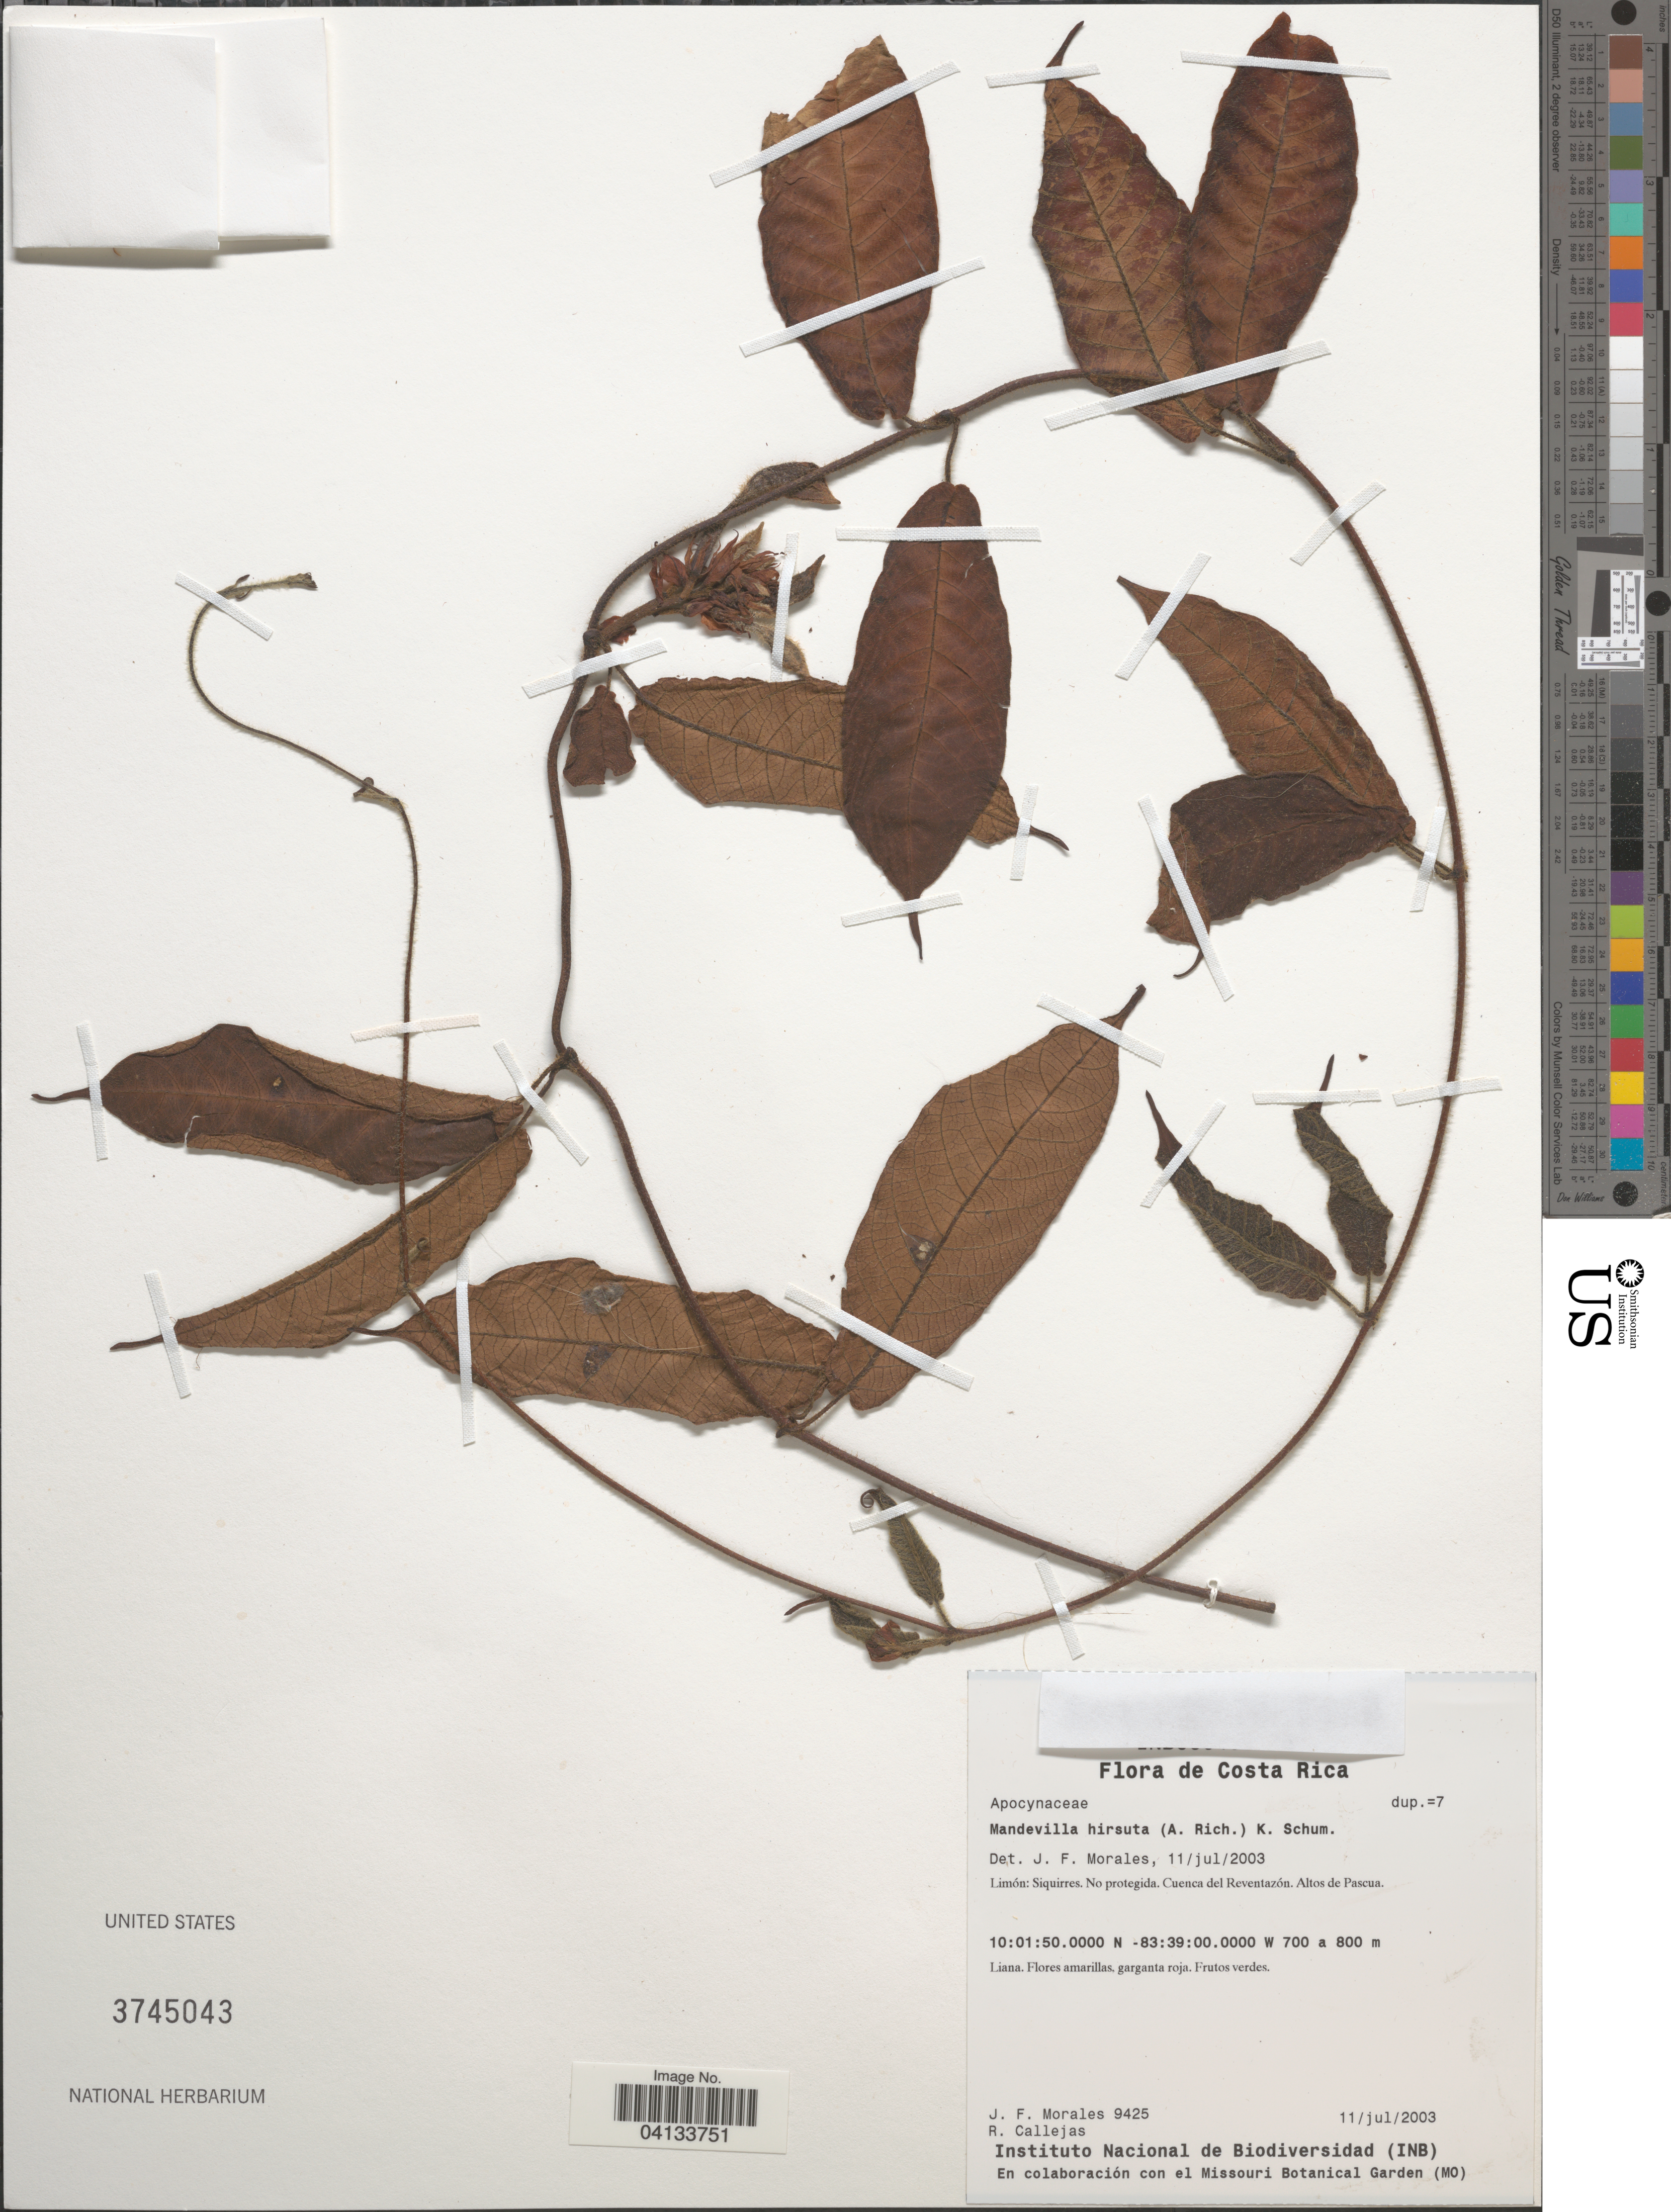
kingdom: Plantae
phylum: Tracheophyta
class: Magnoliopsida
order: Gentianales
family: Apocynaceae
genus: Mandevilla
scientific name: Mandevilla hirsuta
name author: (Rich.) K. Schum.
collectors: J. Morales & R. Callejas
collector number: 9425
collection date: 2003-07-11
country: Costa Rica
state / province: Limón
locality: Siquirres. No protegida. Cuenca del Reventazón. Altos de Pascua.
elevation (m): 700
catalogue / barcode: US 3745043